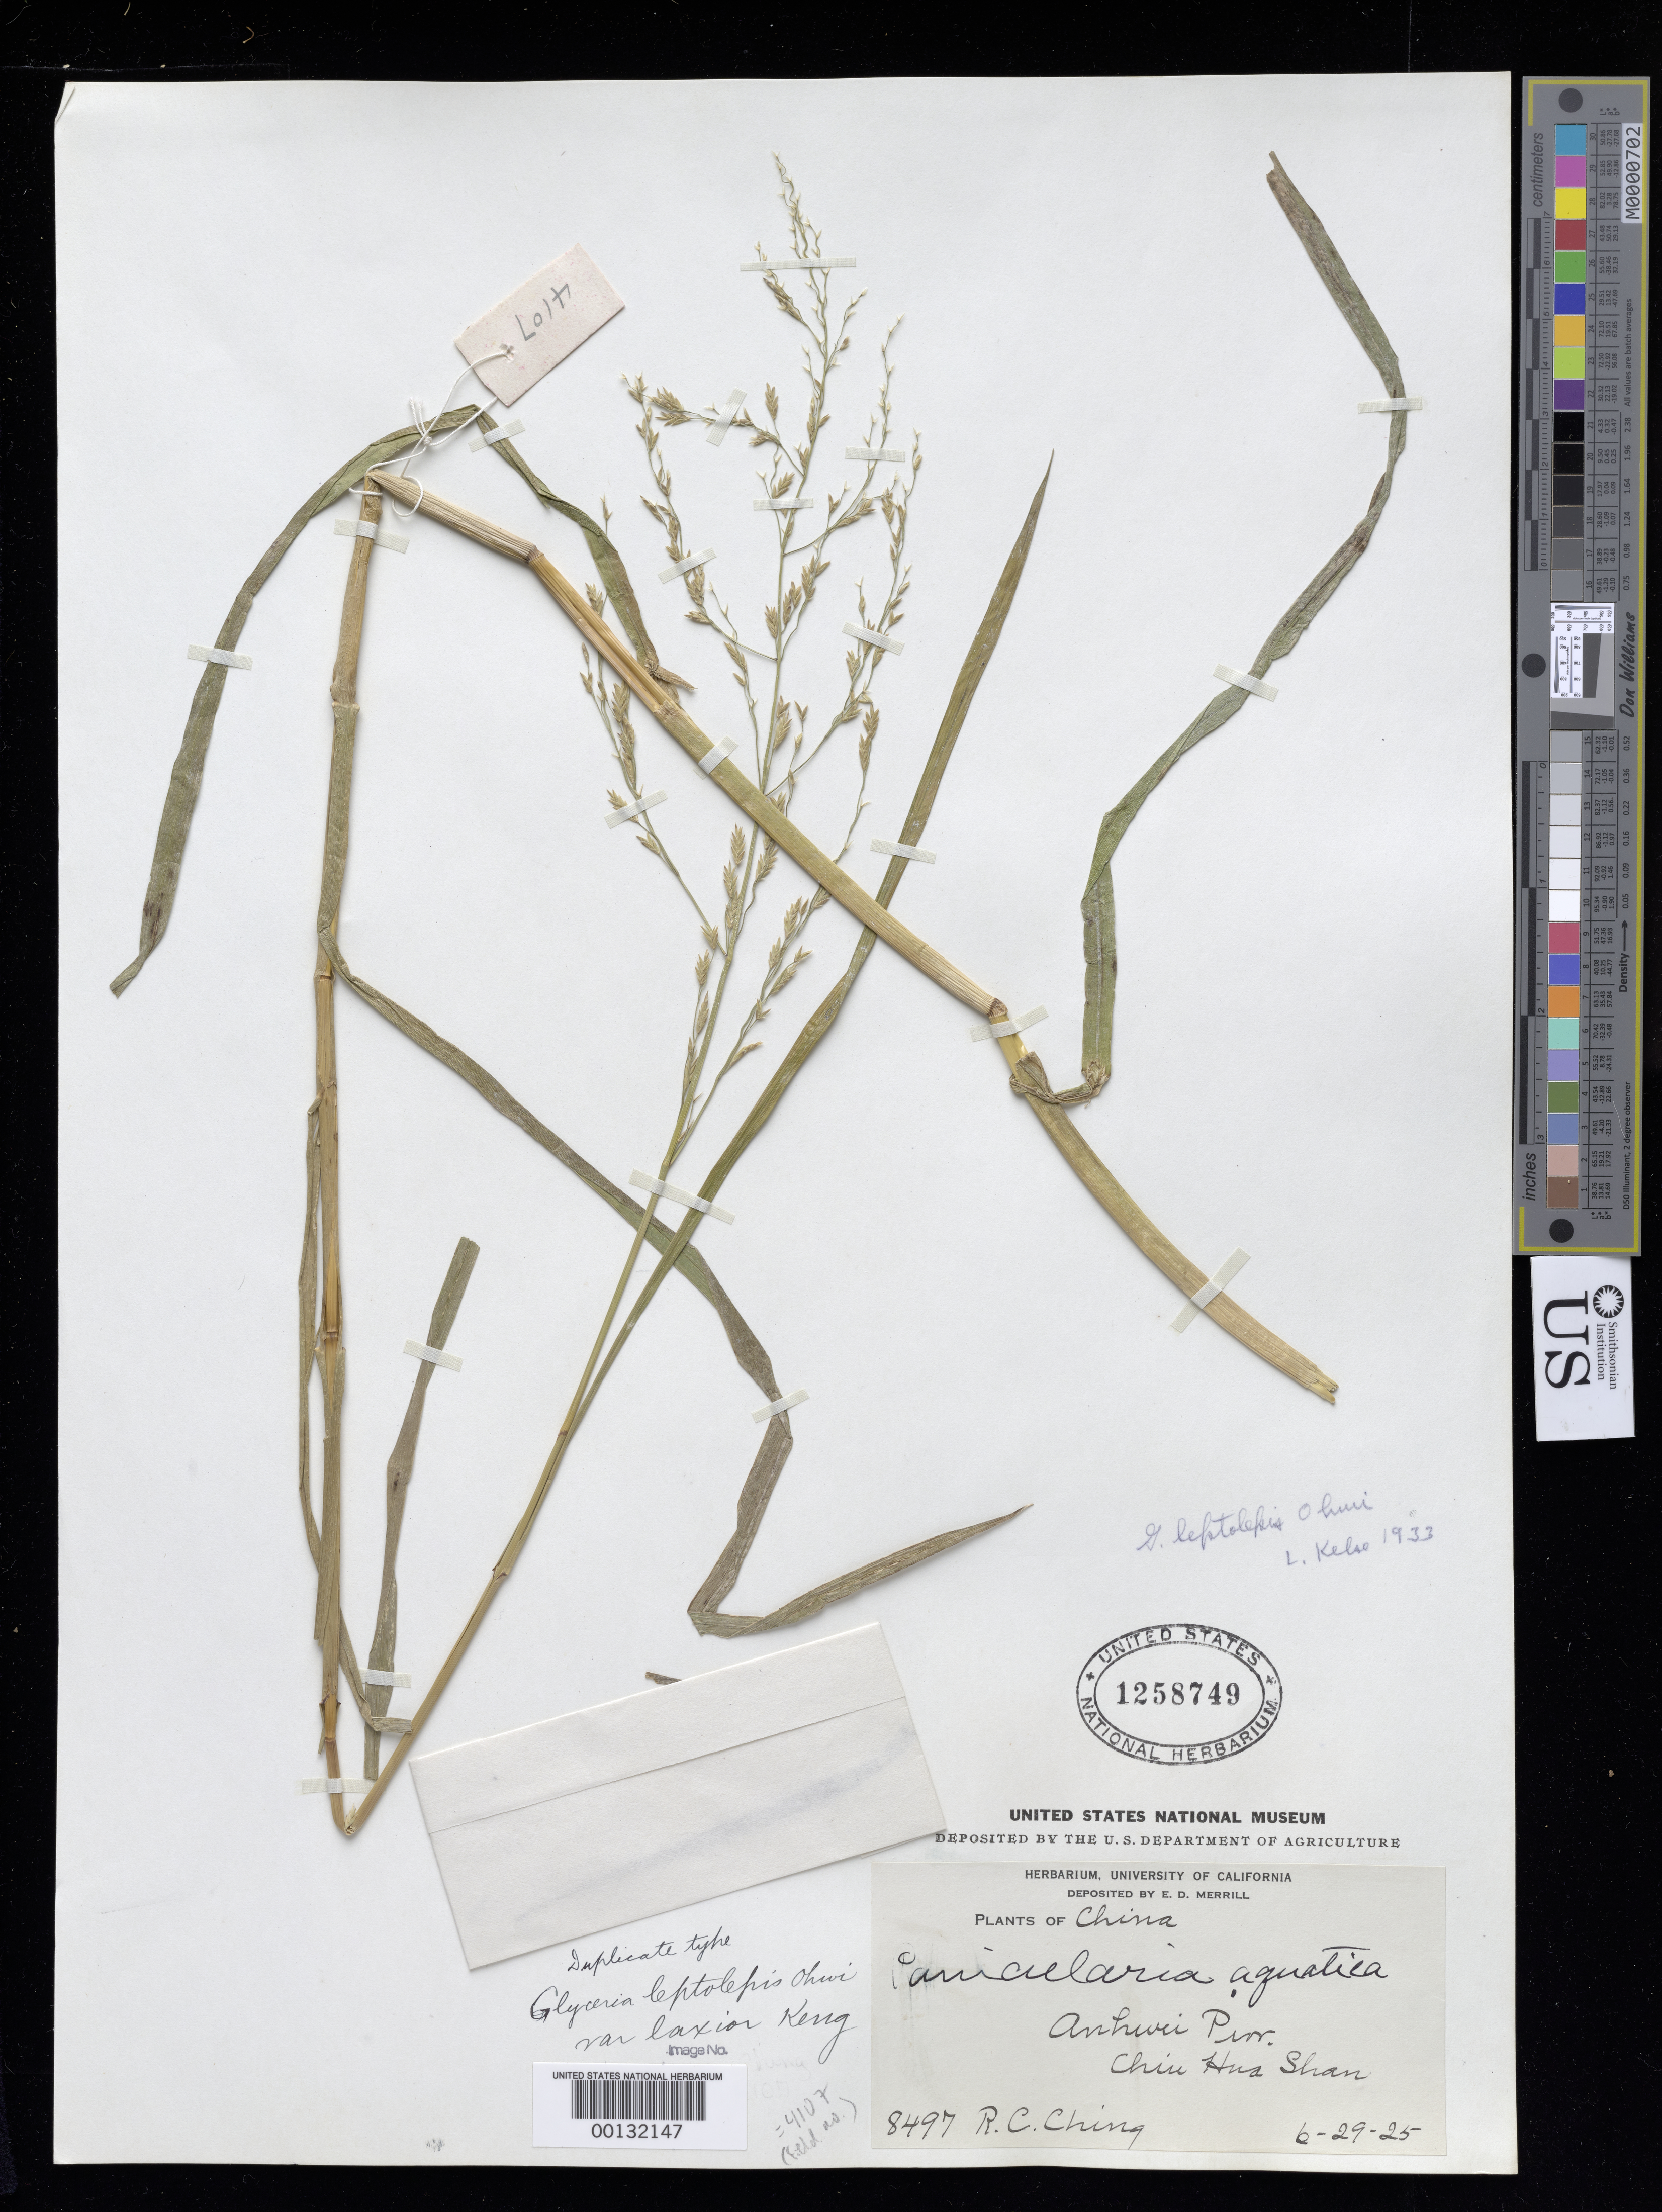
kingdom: Plantae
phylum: Tracheophyta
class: Liliopsida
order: Poales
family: Poaceae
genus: Glyceria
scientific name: Glyceria leptolepis var. laxior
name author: Keng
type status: Isotype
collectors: R. C. Ching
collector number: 8497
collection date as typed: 29 Jun 1925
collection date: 1925-06-29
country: China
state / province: Anhui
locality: Chiu Hua Shan.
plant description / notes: Specimen numbered 8497, but protologue cites "field number" of 4017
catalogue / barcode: US 1258749